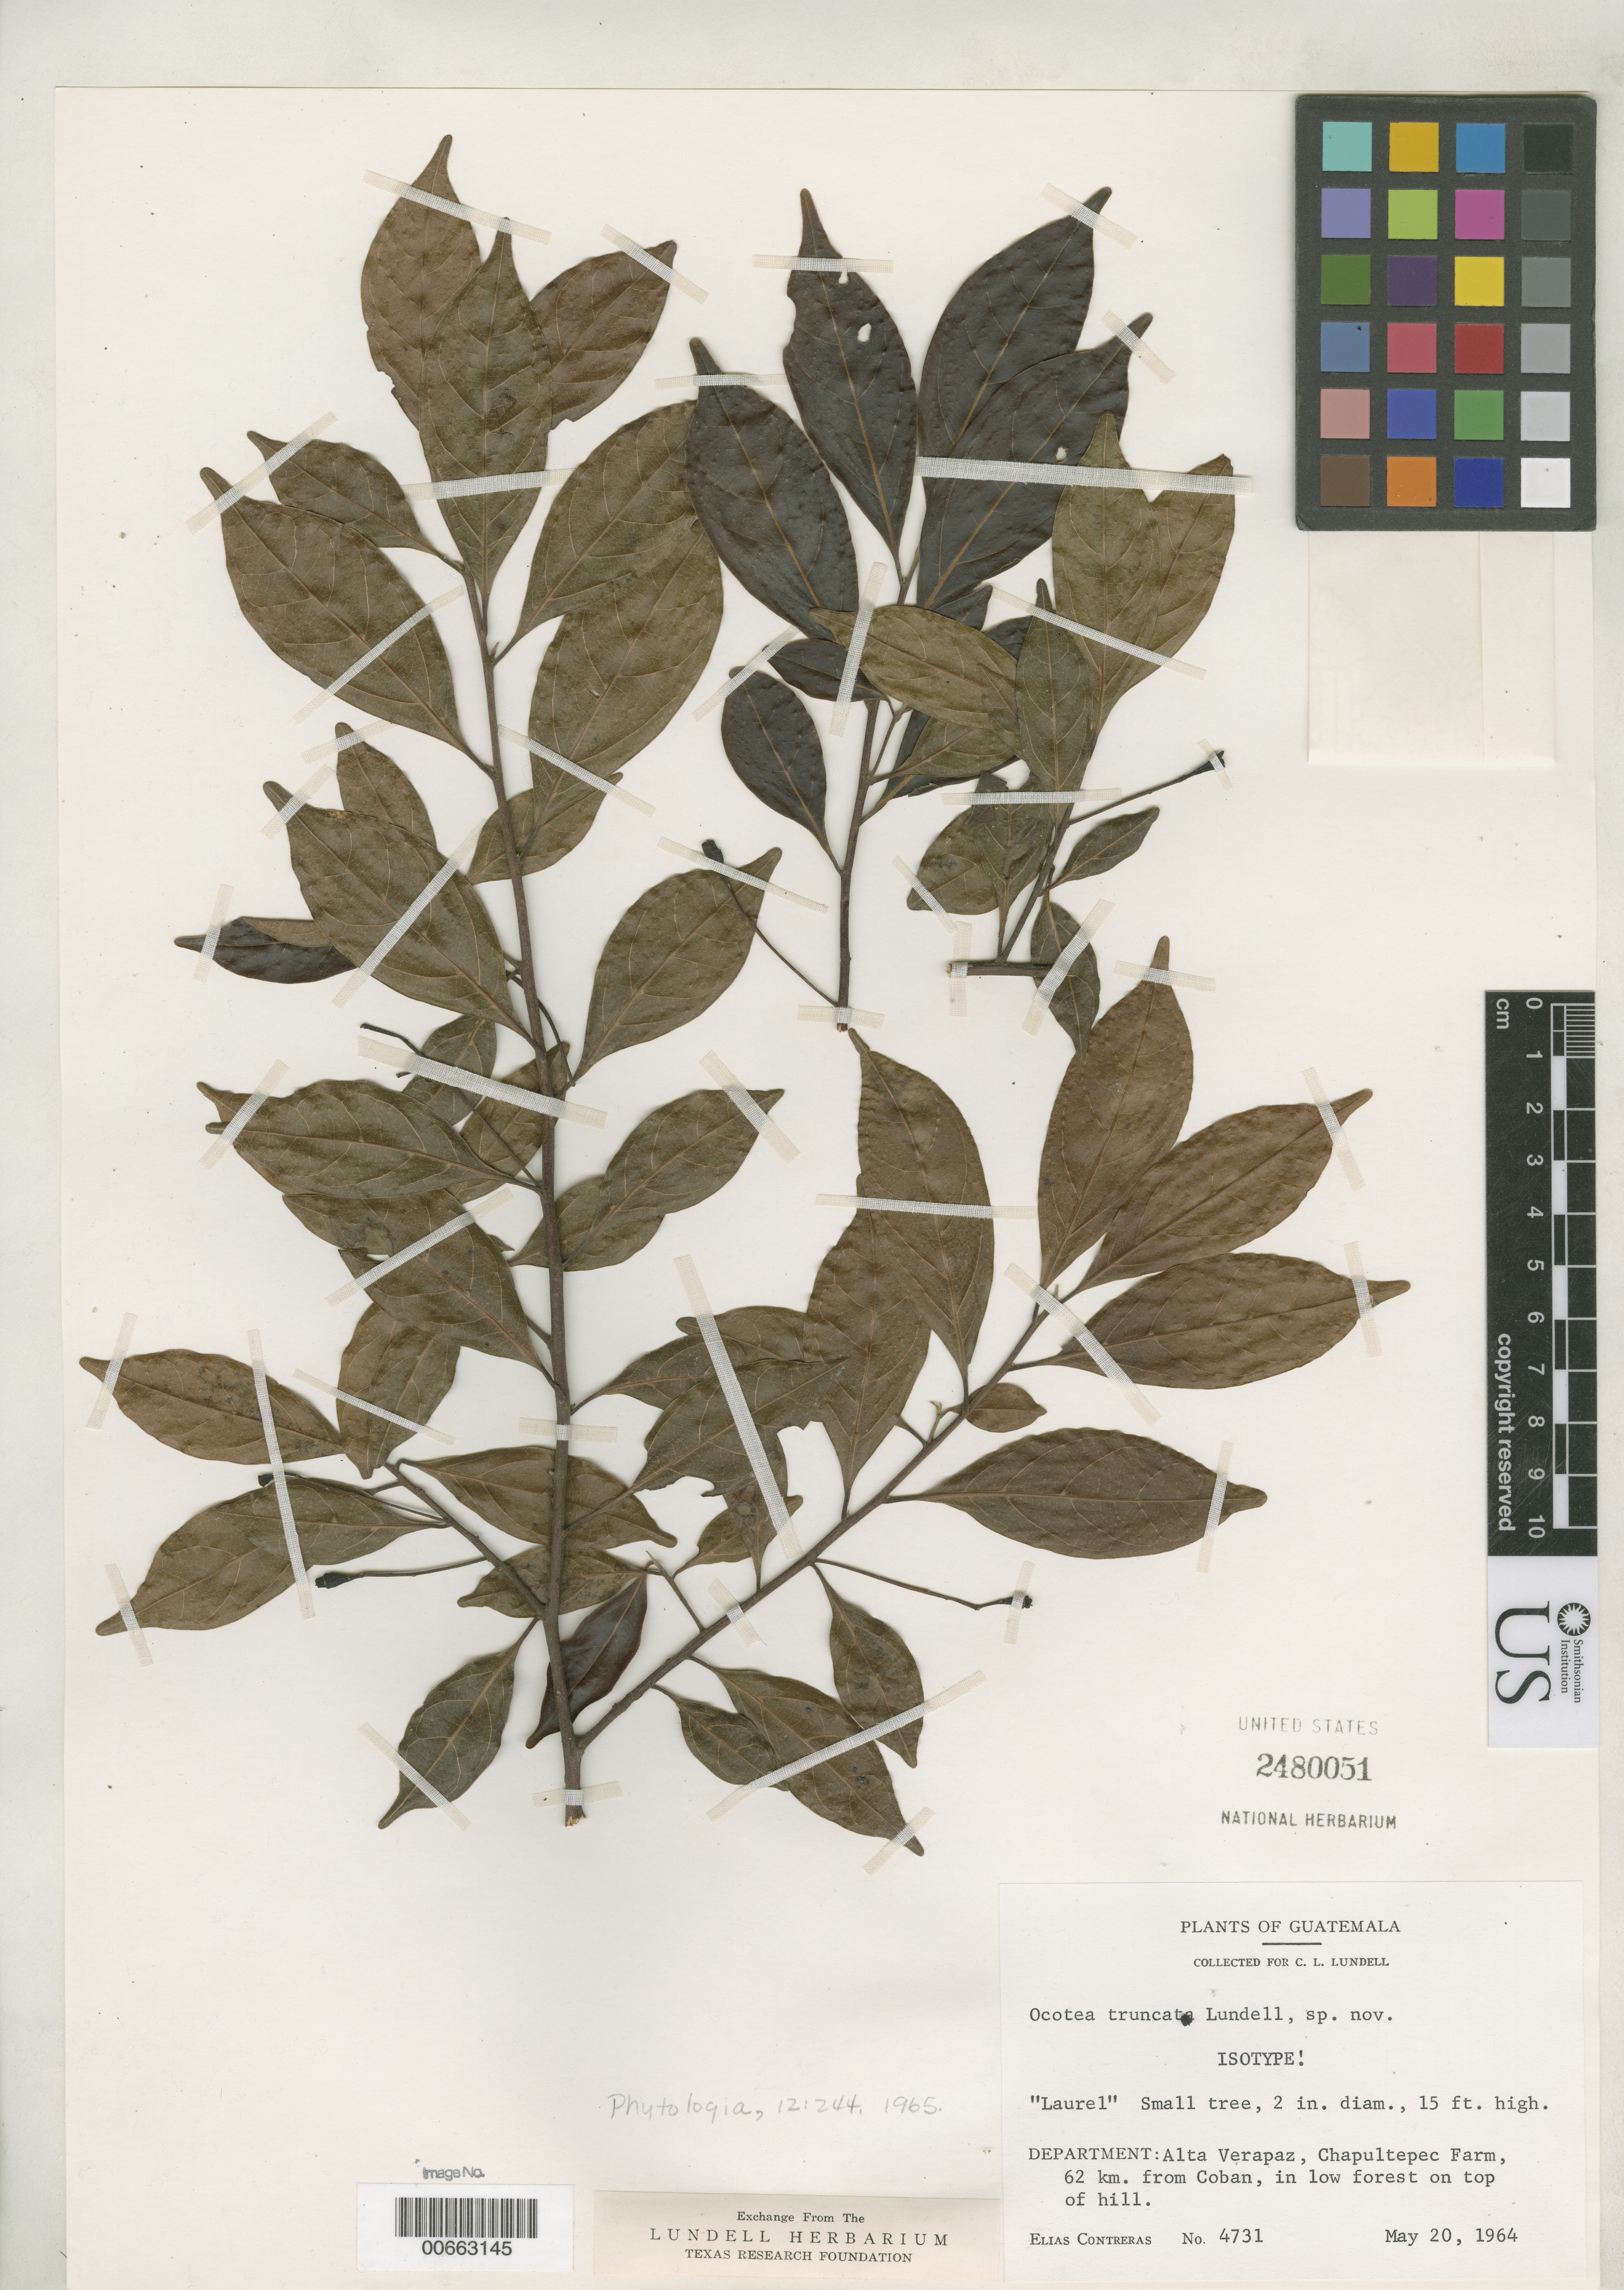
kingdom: Plantae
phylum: Tracheophyta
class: Magnoliopsida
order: Laurales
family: Lauraceae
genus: Ocotea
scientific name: Ocotea truncata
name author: Lundell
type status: Isotype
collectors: E. Contreras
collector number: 4731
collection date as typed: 20 May 1964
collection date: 1964-05-20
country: Guatemala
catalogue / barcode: US 2480051